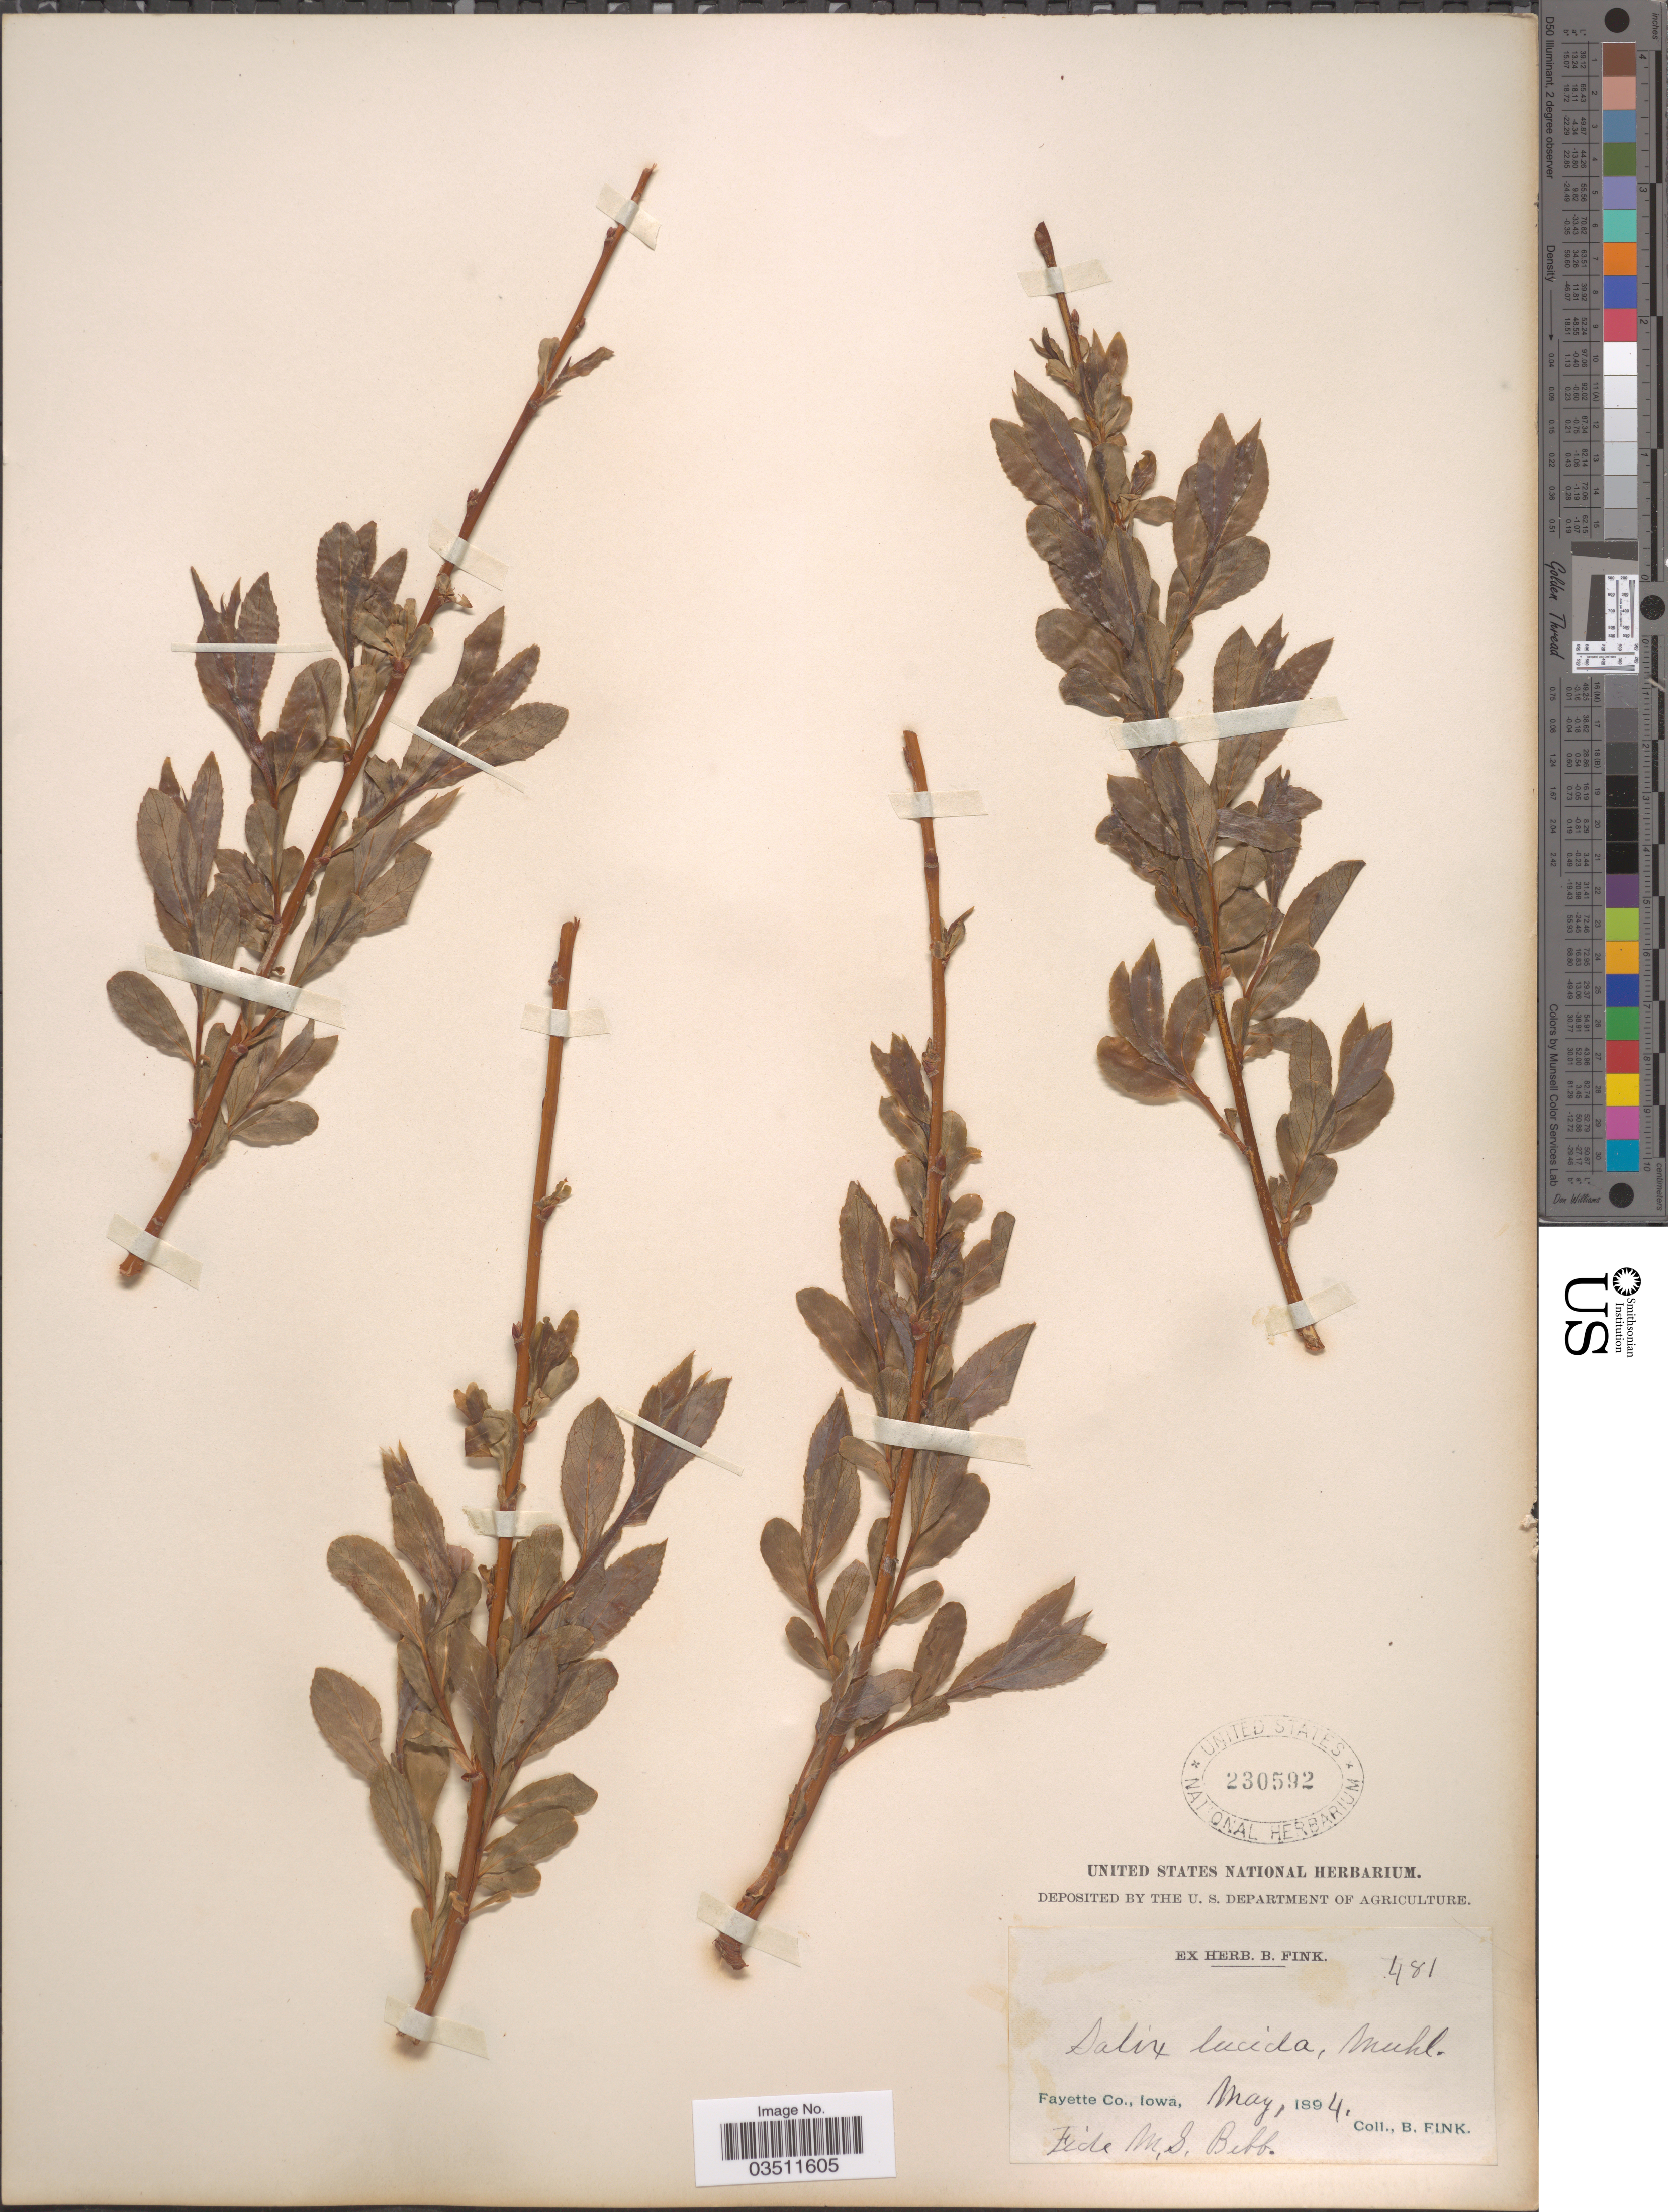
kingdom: Plantae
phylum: Tracheophyta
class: Magnoliopsida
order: Malpighiales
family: Salicaceae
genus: Salix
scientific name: Salix lucida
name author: Muhl.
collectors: B. Fink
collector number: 481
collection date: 1894-05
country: United States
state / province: Iowa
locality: Fayette Co.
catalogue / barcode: US 230592